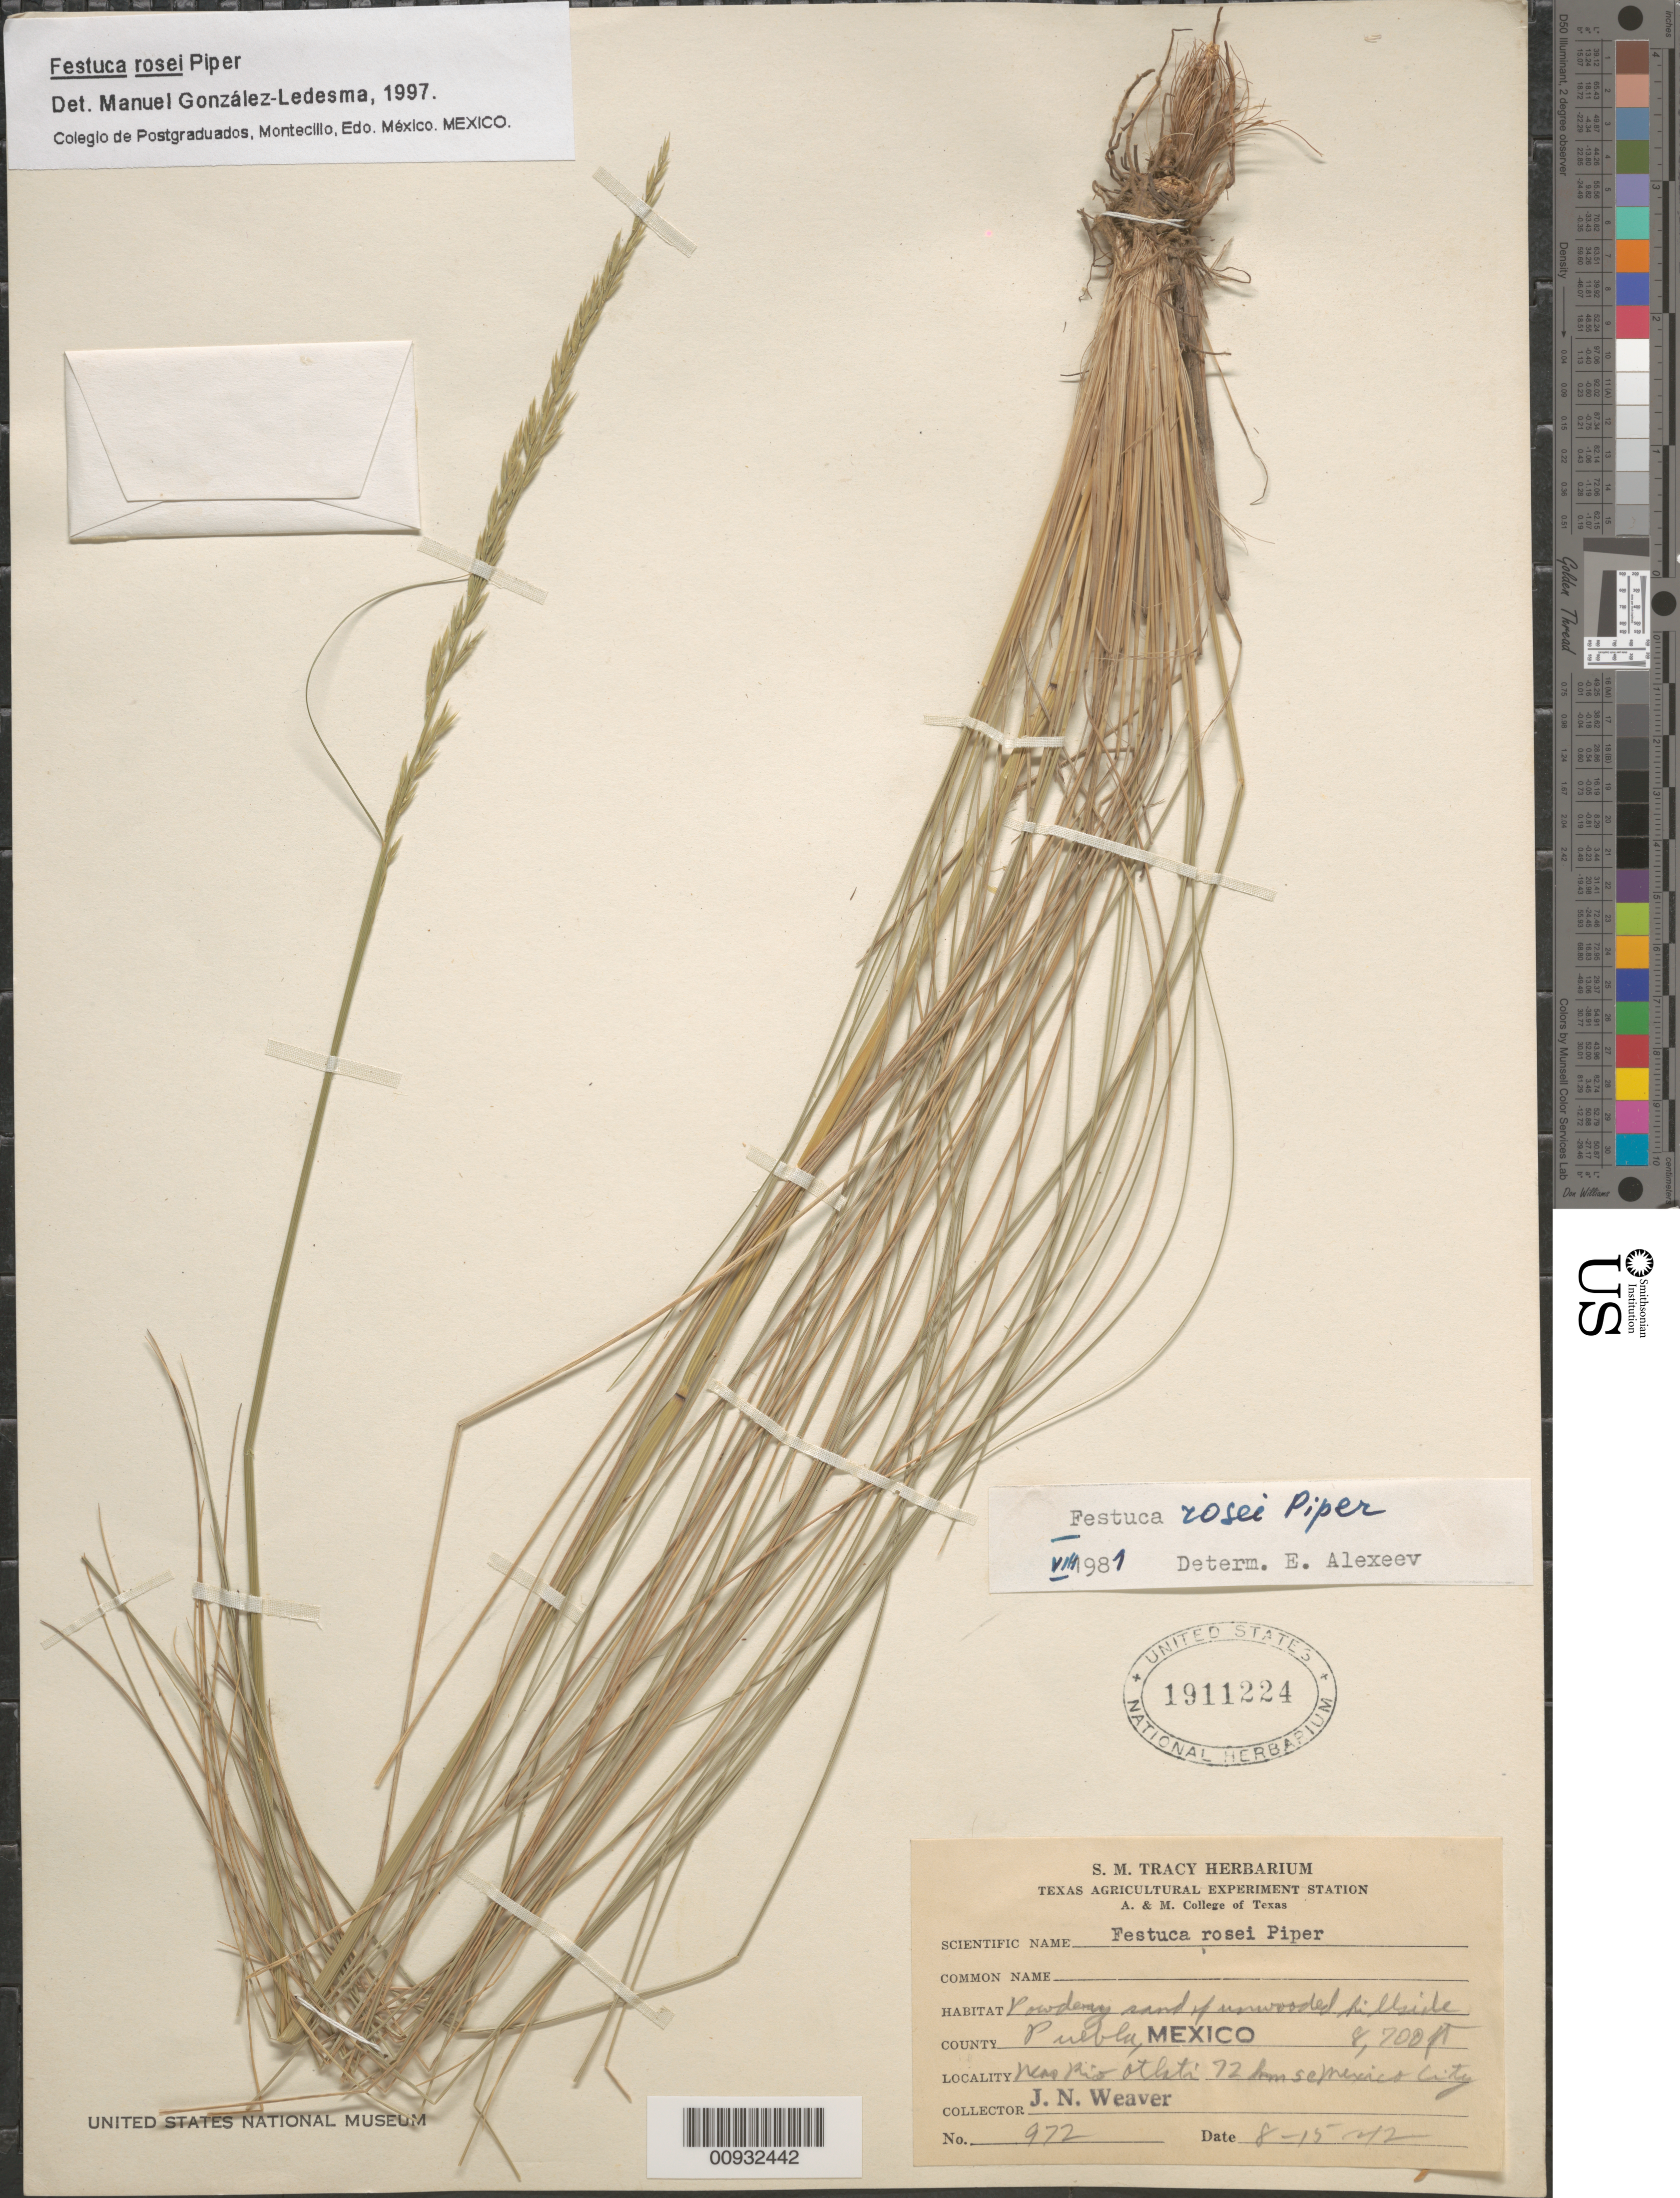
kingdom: Plantae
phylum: Tracheophyta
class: Liliopsida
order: Poales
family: Poaceae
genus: Festuca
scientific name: Festuca rosei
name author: Piper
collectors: J. N. Weaver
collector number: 972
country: Mexico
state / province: México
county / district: Puebla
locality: Near Rio Atlatis, SE of Mexico City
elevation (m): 2652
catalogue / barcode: US 1911224